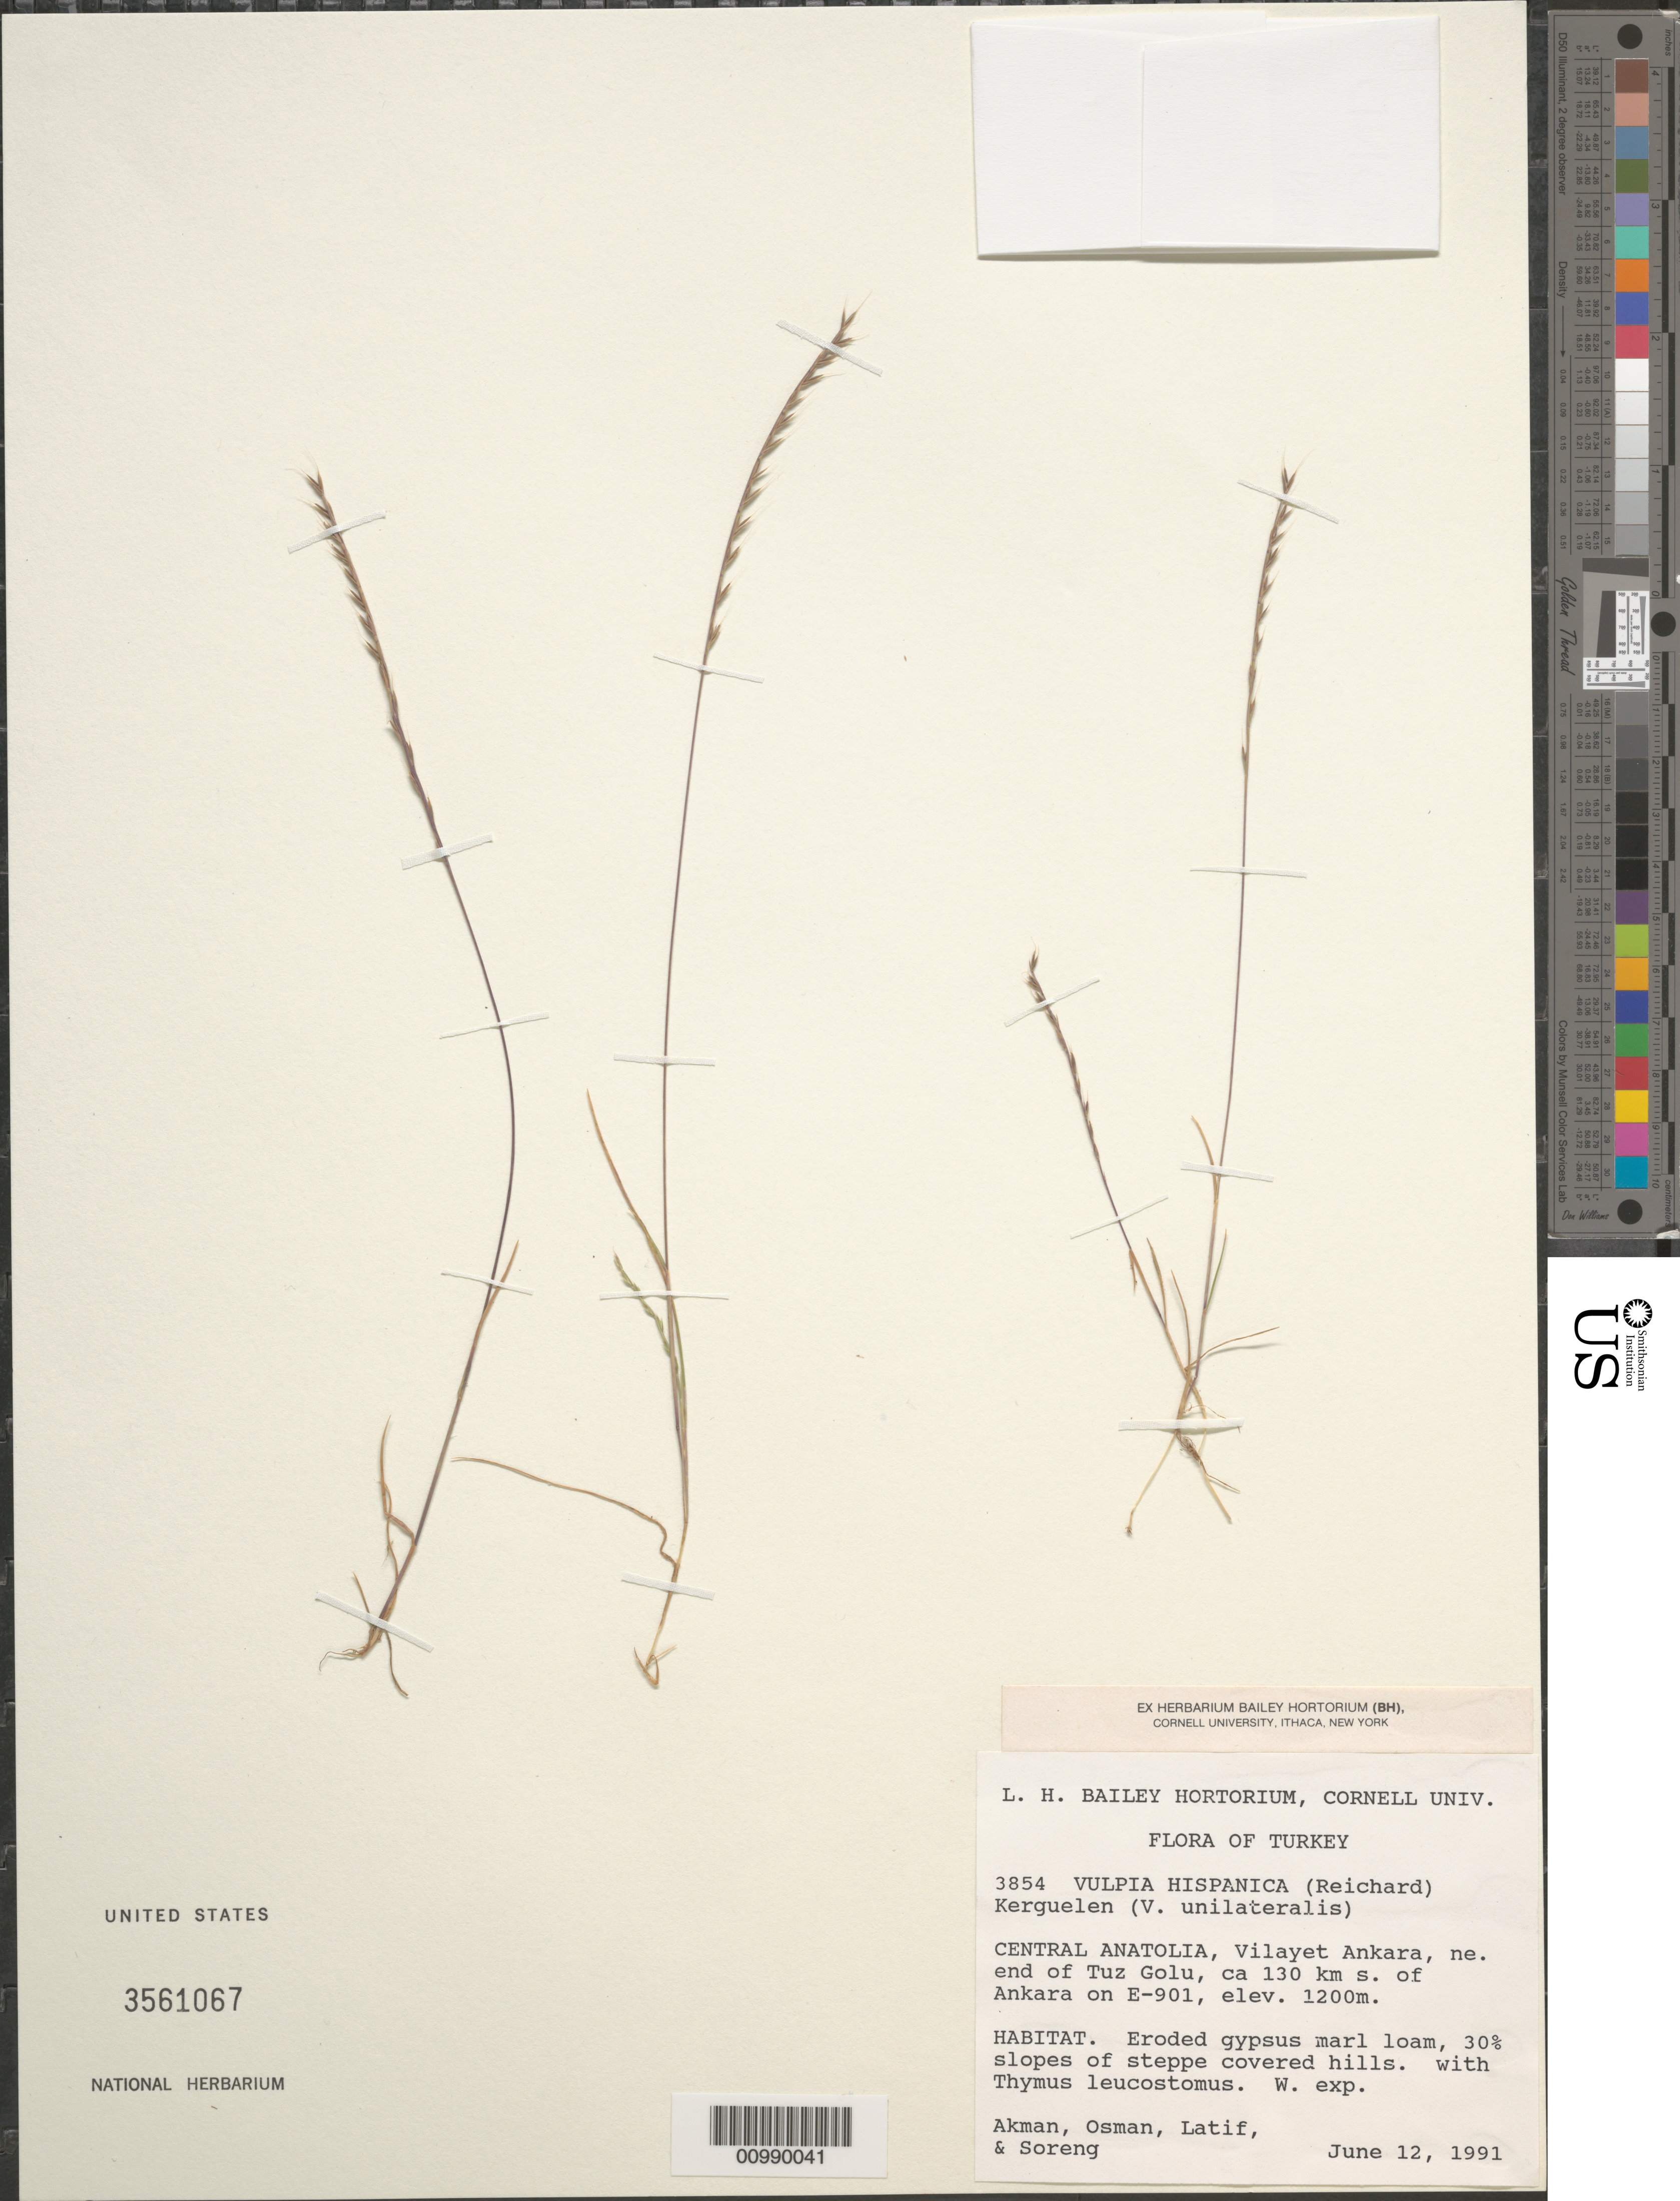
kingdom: Plantae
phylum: Tracheophyta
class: Liliopsida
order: Poales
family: Poaceae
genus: Festuca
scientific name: Festuca maritima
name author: L.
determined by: Soreng, Robert J., Research Associate (BOT), Smithsonian Institution - National Museum of Natural History (UNITED STATES)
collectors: R. J. Soreng, Y. Akman, O. Ketenoglu & L. Kurt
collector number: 3854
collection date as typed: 12 Jun 1991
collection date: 1991-06-12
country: Turkey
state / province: Ankara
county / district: Sereflikochisar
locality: Vilayet Ankara, ne. end of Tuz Golu, ca 130 km S of Ankara on E-901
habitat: Eroded gypsus marl loam, 30% slopes of steppe covered hills. with Thymus leucostomus. W. exp.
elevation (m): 1200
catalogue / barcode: US 3561067